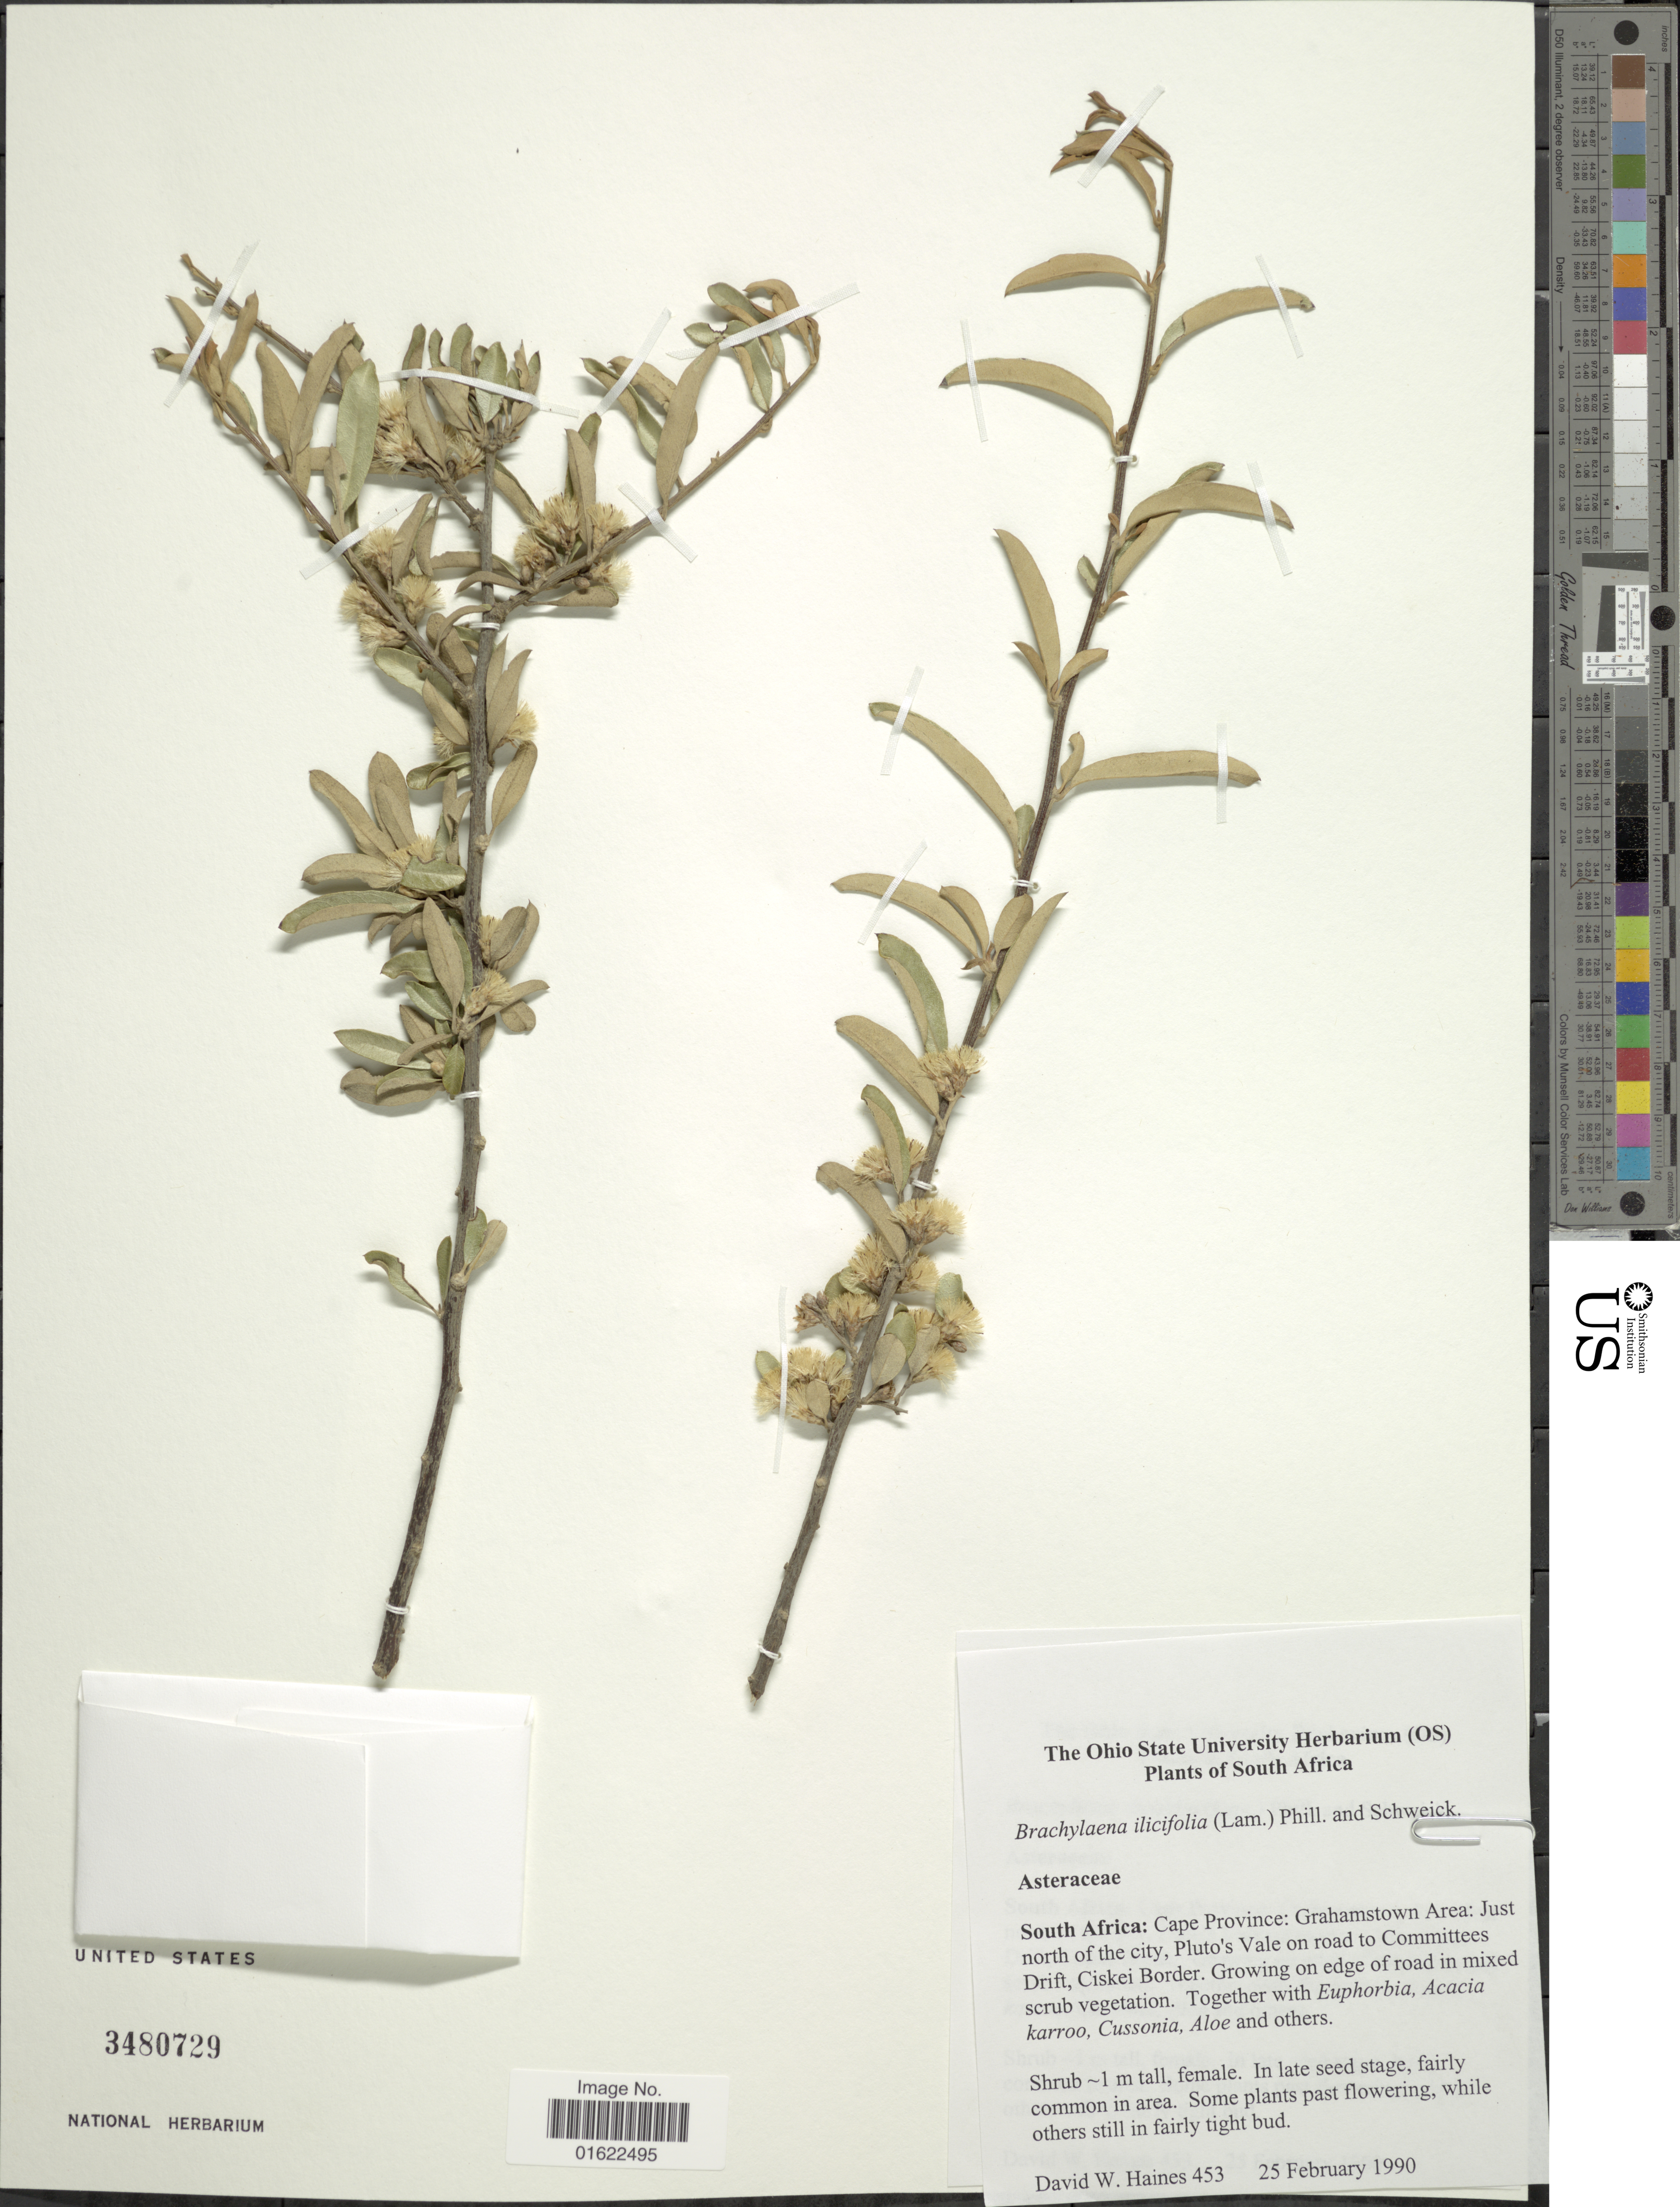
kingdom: Plantae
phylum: Tracheophyta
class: Magnoliopsida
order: Asterales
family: Asteraceae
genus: Brachylaena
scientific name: Brachylaena ilicifolia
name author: (Lam.) E. Phillips & Schweick.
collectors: D. Haines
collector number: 453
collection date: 1990-02-25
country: South Africa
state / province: Eastern Cape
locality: Grahamstown Area: Just north of the city, Pluto's Vale on road to Committees Drift, Ciskei Border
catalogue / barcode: US 3480729